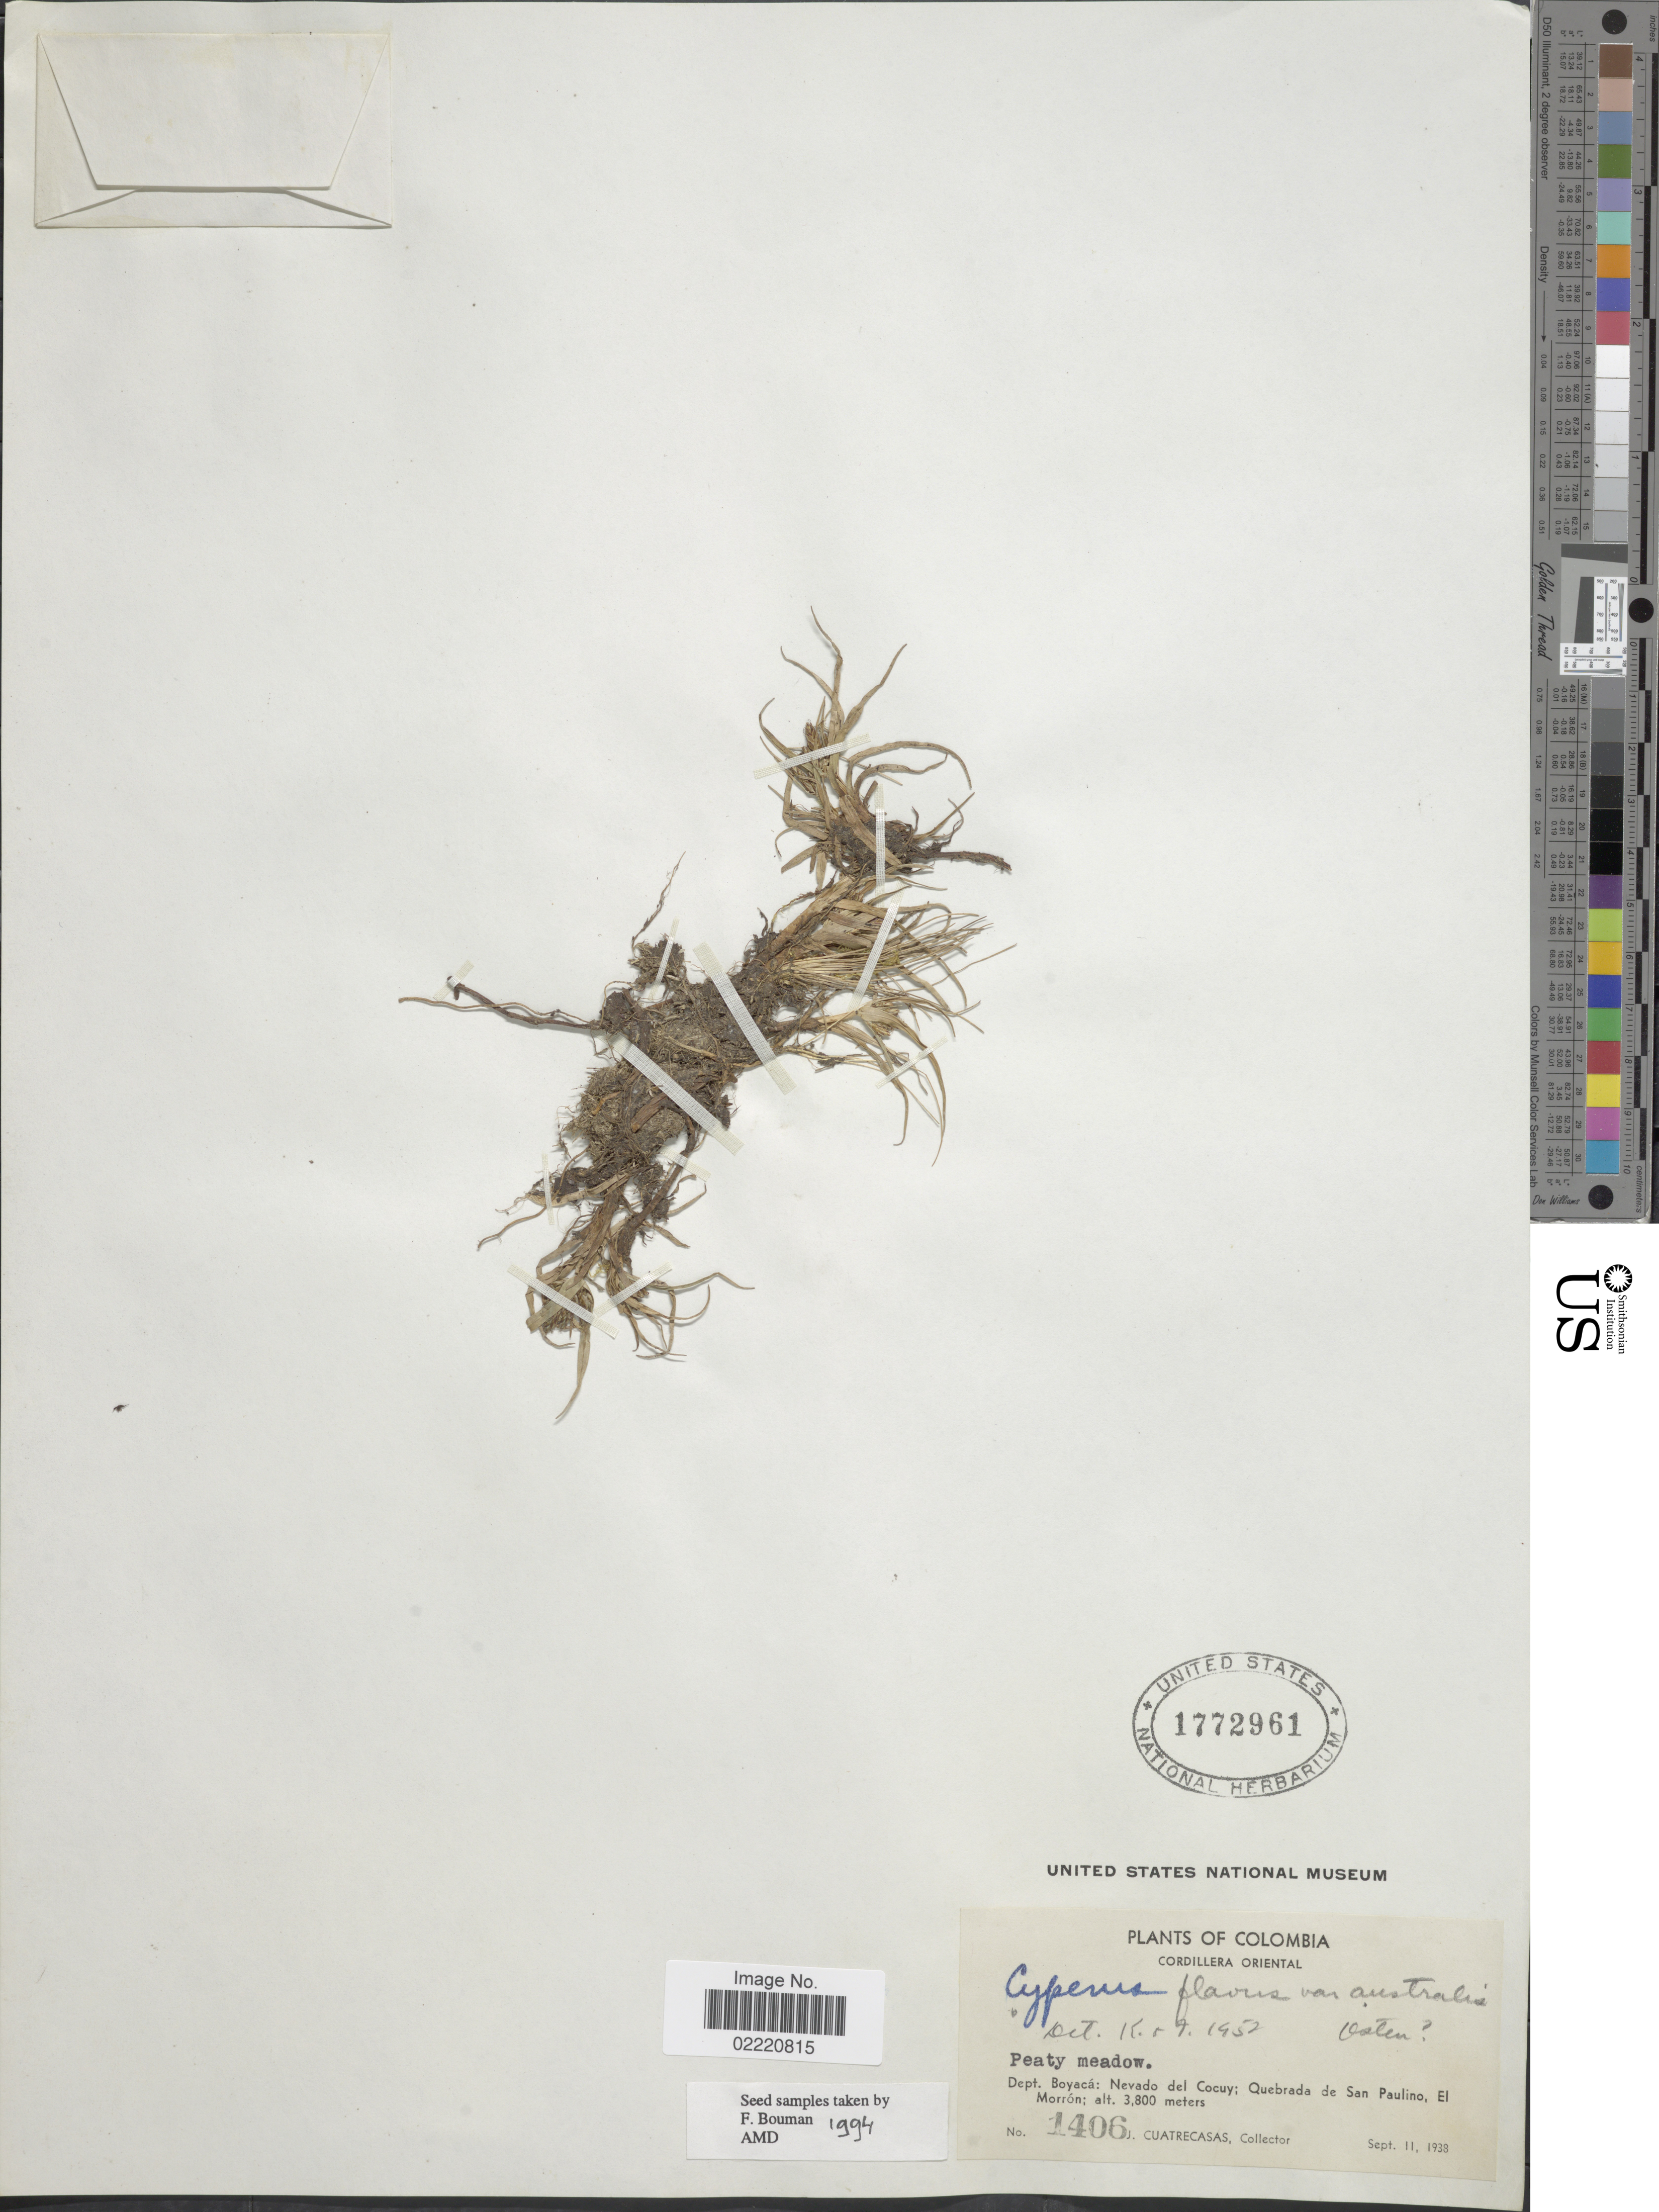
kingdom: Plantae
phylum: Tracheophyta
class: Liliopsida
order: Poales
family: Cyperaceae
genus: Cyperus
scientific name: Cyperus aggregatus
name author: (Willd.) Endl.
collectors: J. Cuatrecasas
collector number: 1406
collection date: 1938-09-11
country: Colombia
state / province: Boyacá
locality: Cordillera Oriental, Dept. Boyaca: Nevado del Cocuy, Quebrada de San Paulino, El Morron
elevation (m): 3800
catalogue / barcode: US 1772961